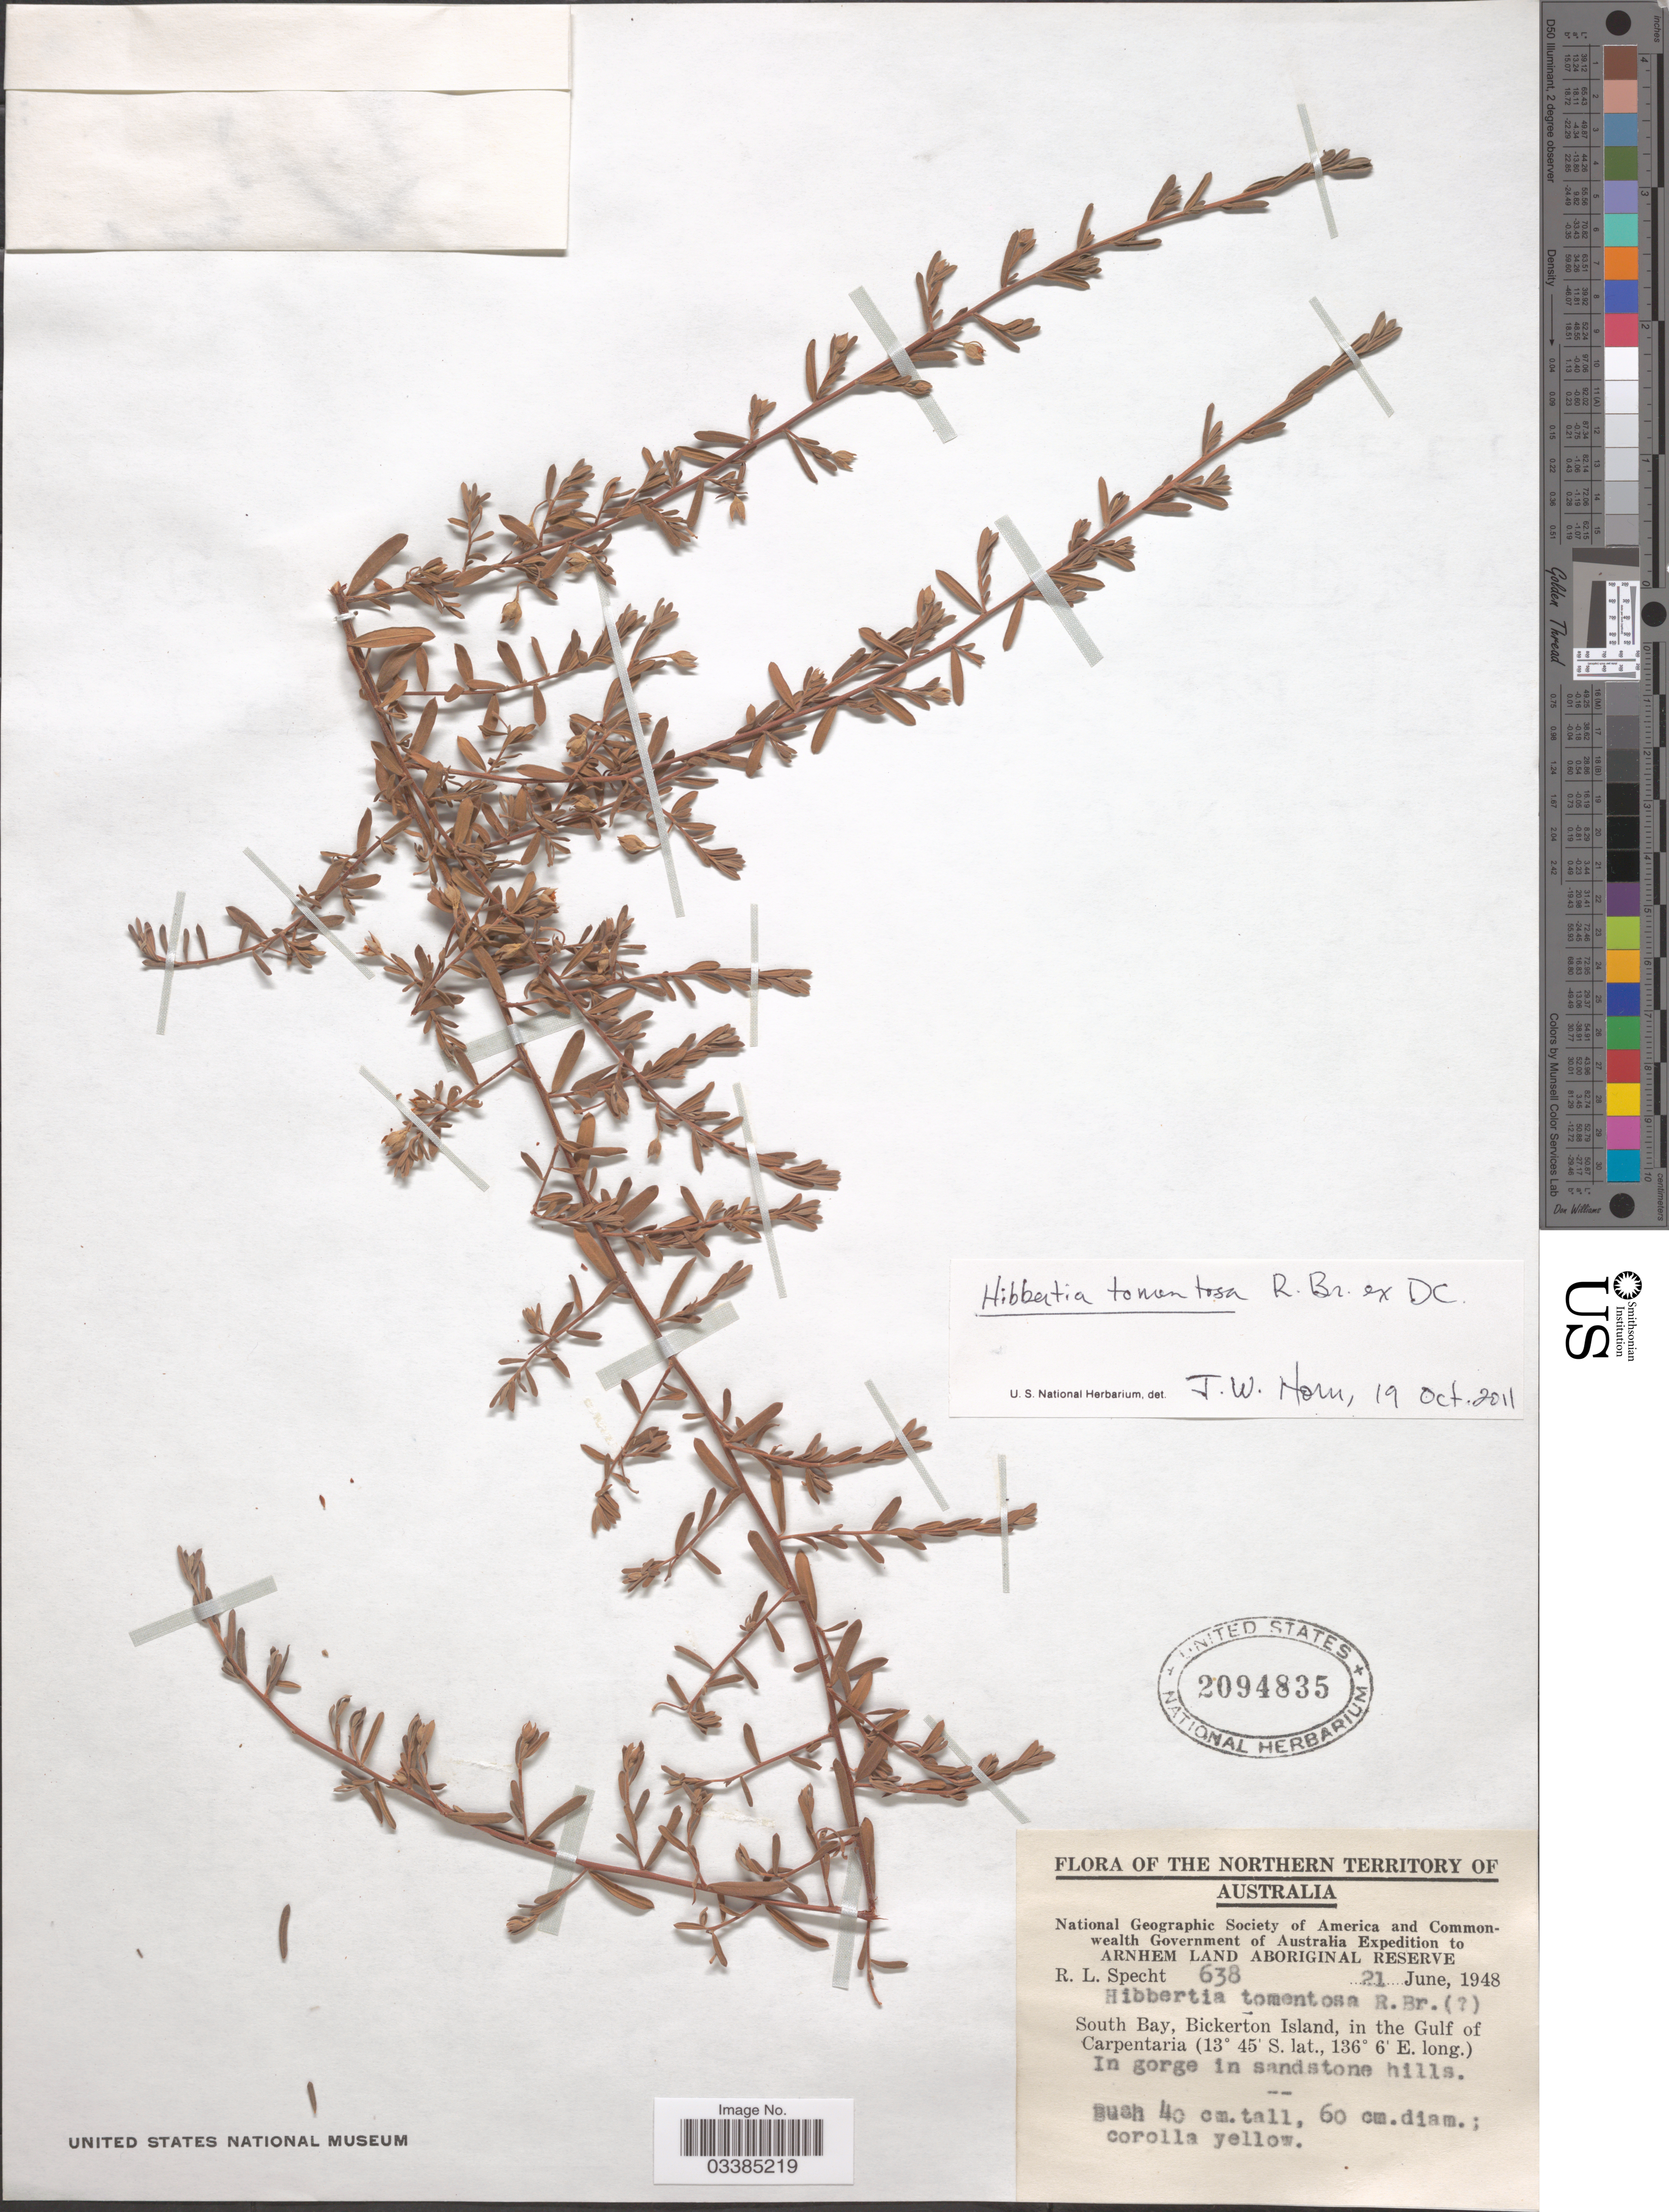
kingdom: Plantae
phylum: Tracheophyta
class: Magnoliopsida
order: Dilleniales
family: Dilleniaceae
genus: Hibbertia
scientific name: Hibbertia tomentosa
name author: R. Br. ex DC.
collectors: R. L. Specht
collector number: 638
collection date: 1948-06-21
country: Australia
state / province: Northern Territory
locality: Arnhem Land Aboriginal Reserve. South Bay, Bickerton Island, in the Gulf of Capentaria.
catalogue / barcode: US 2094835